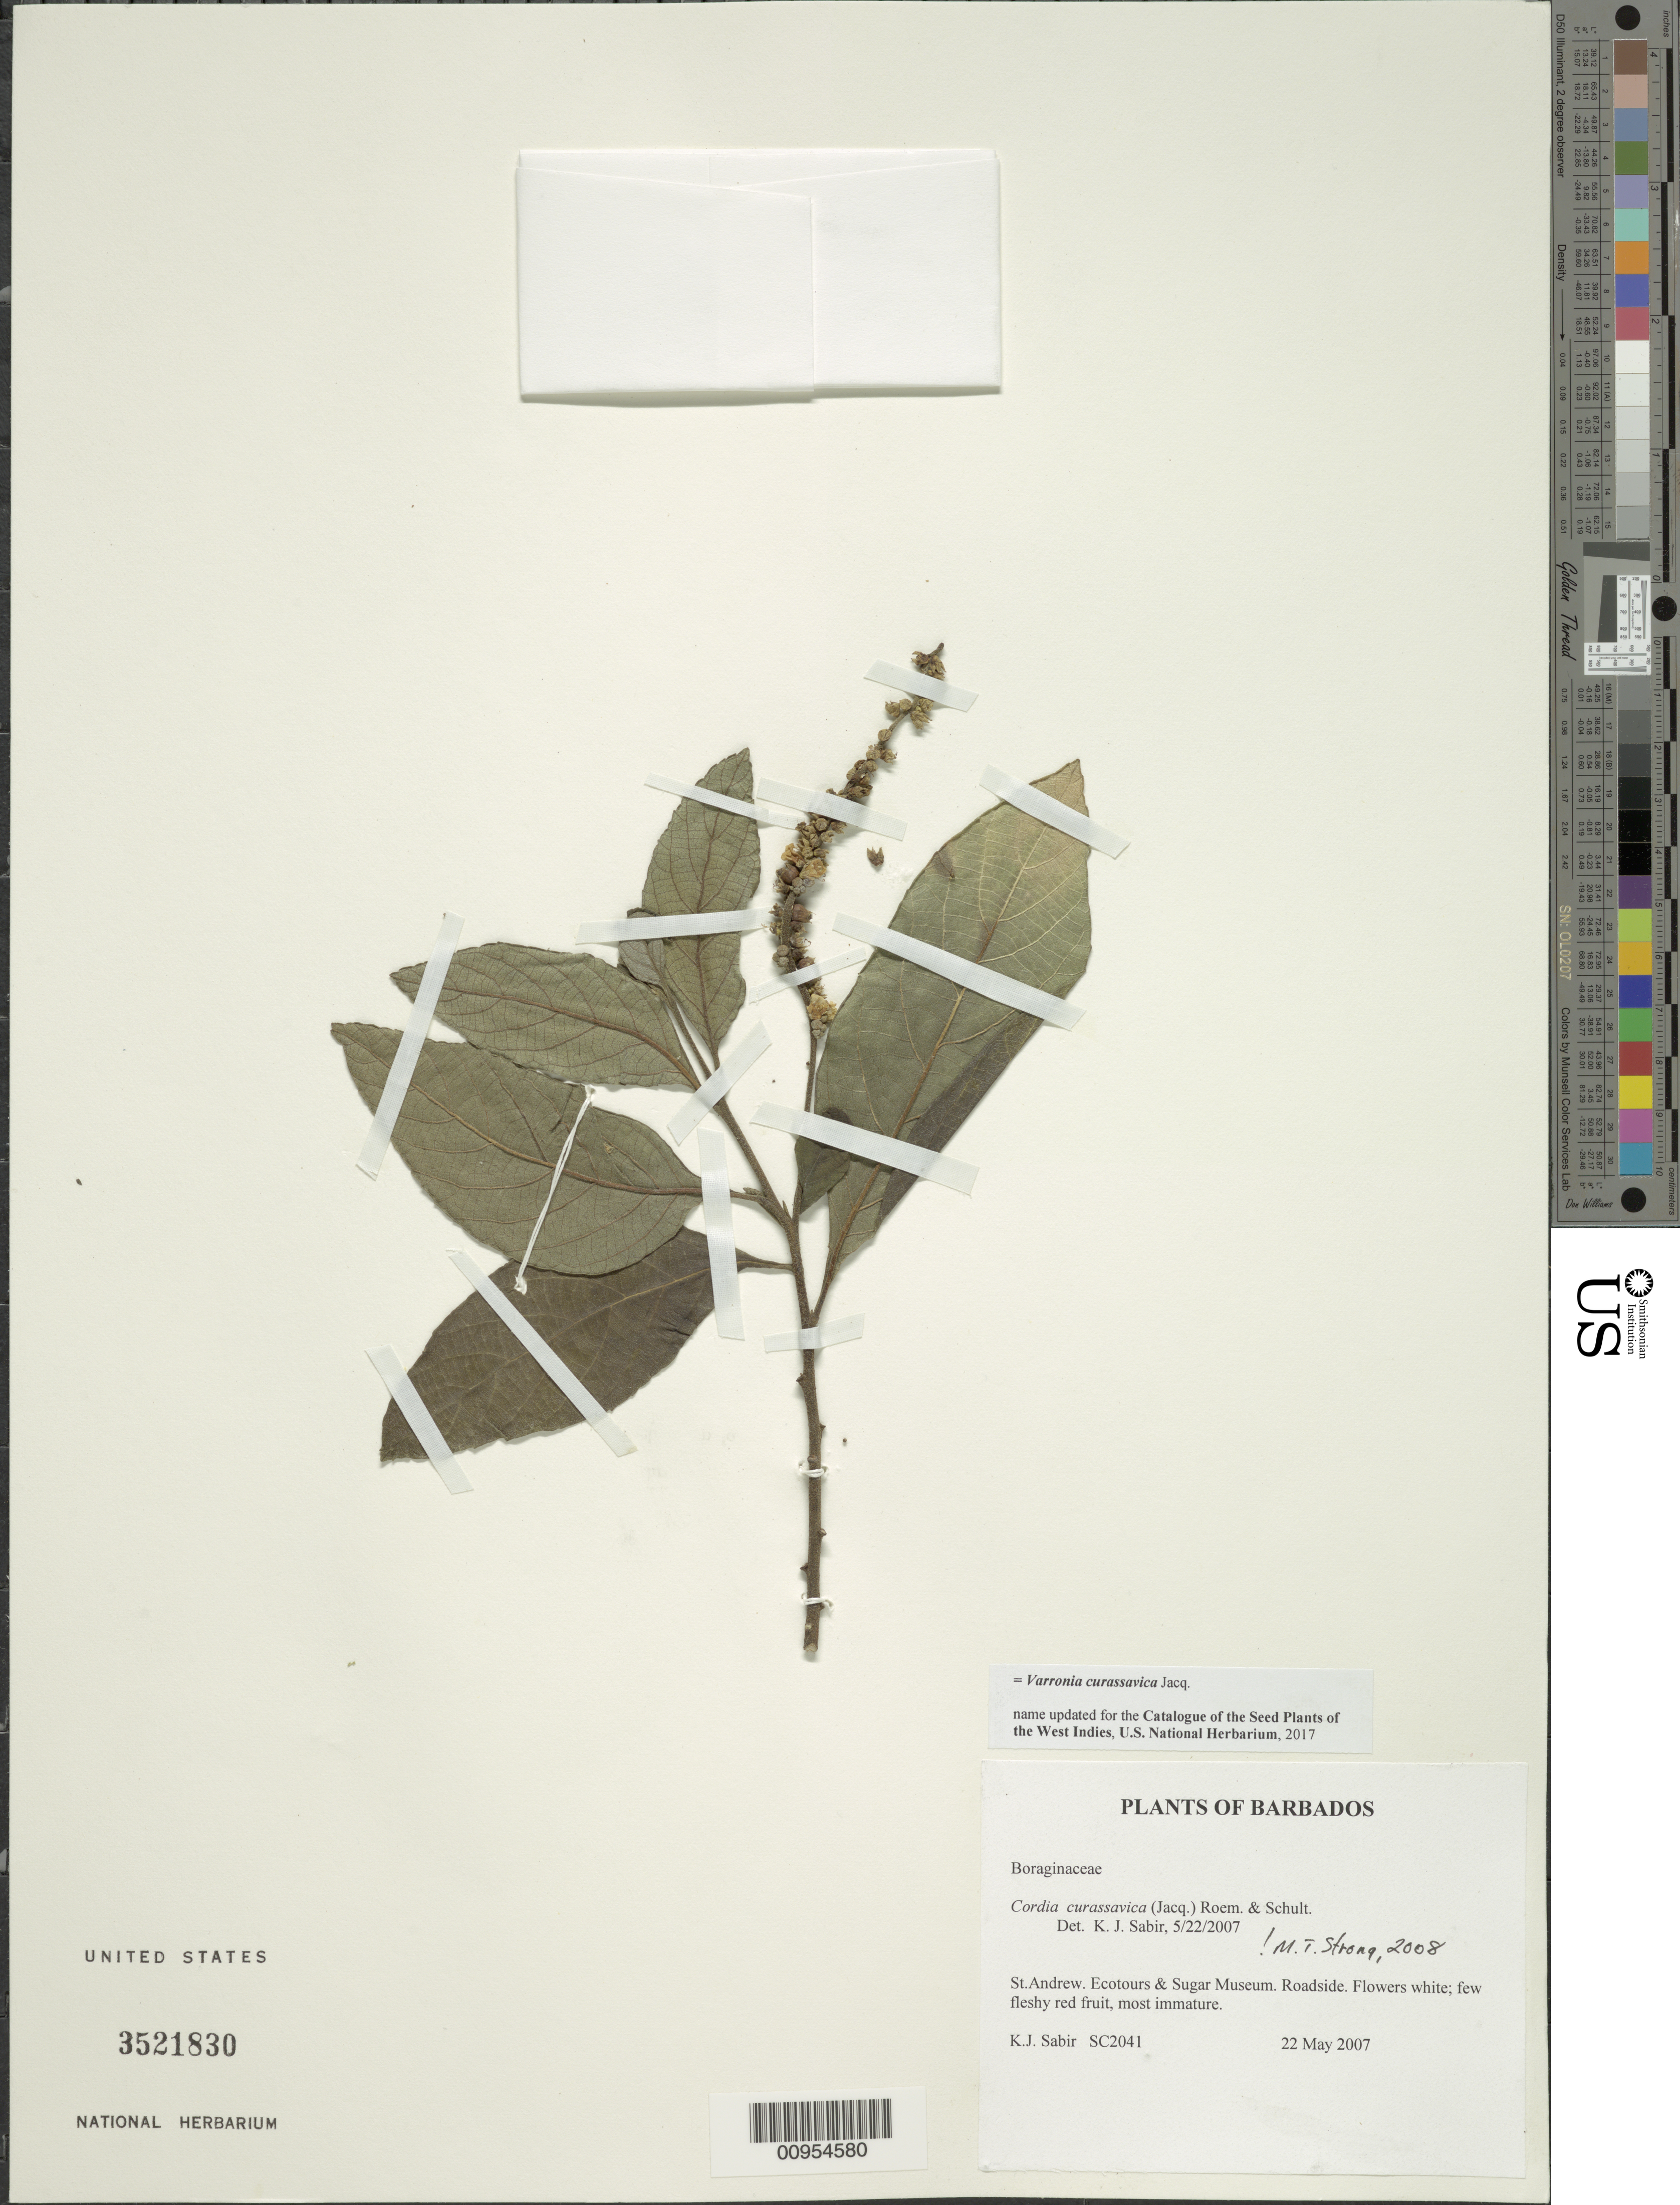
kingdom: Plantae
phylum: Tracheophyta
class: Magnoliopsida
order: Boraginales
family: Cordiaceae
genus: Varronia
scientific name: Varronia curassavica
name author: Jacq.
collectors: K. Sabir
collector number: SC 2041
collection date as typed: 22 May 2007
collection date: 2007-05-22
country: Barbados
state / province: Saint Andrew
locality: Ecotours & Sugar Museum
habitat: Roadside.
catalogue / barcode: US 3521830